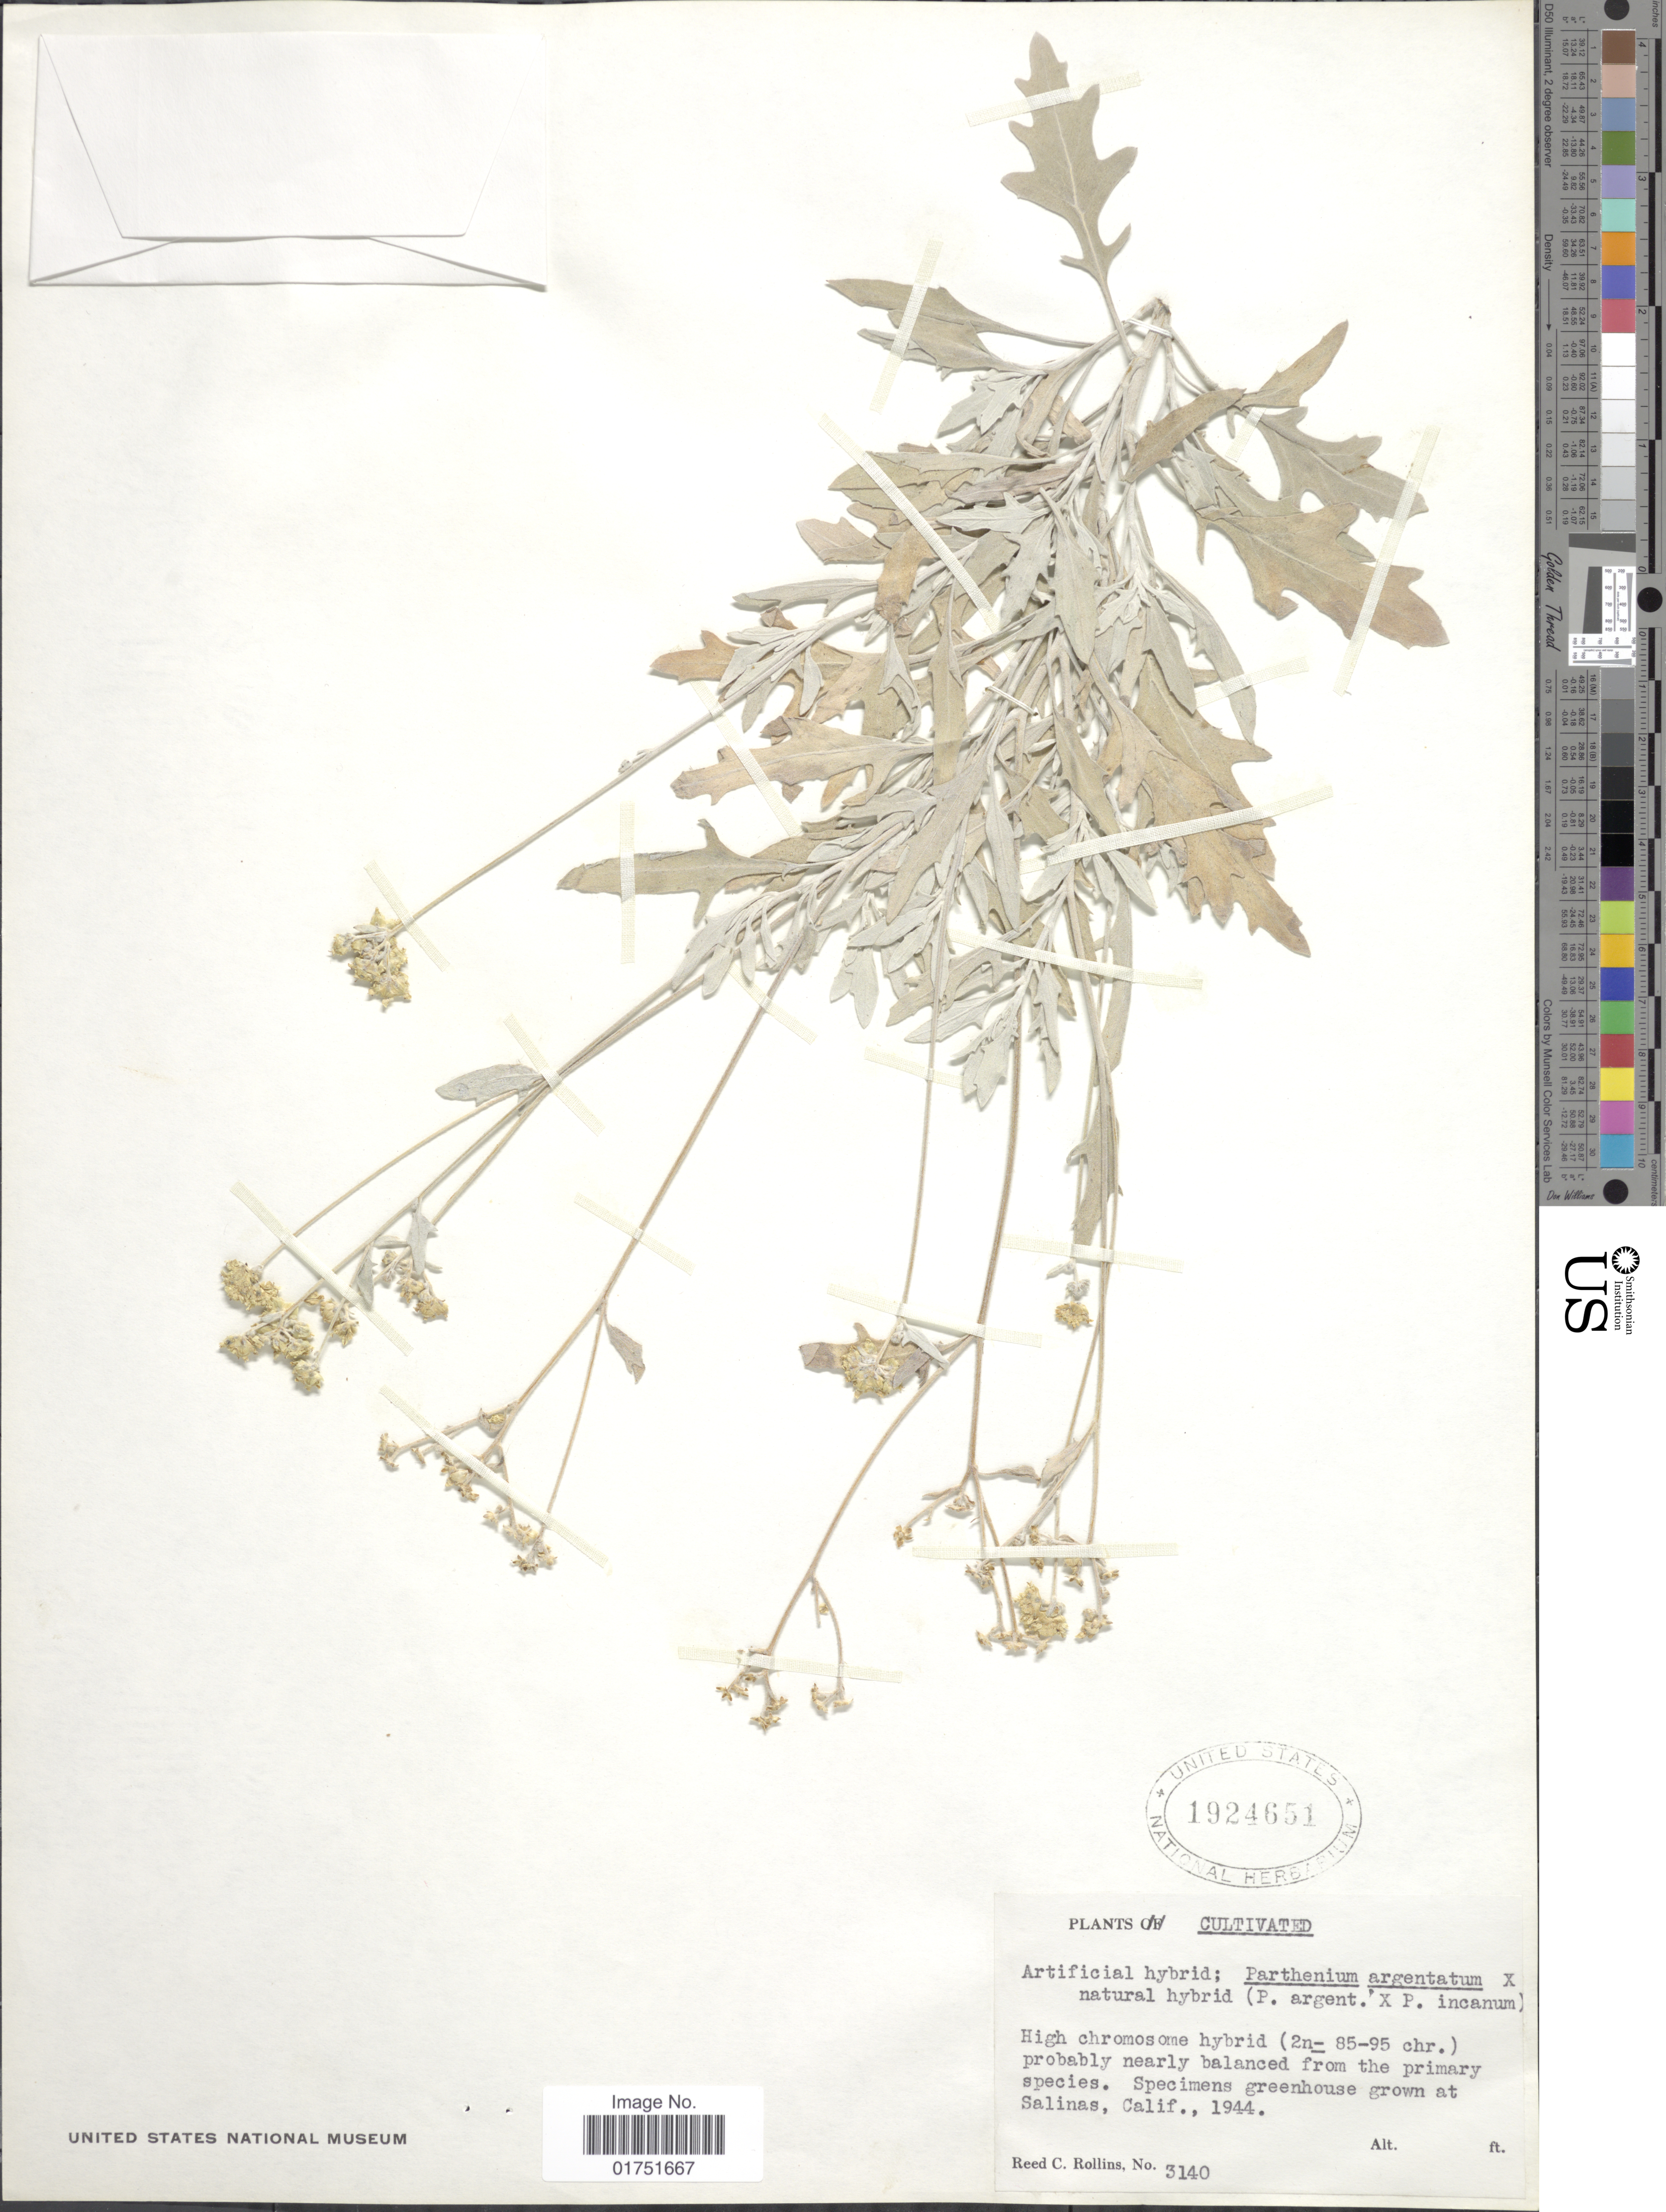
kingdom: Plantae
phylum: Tracheophyta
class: Magnoliopsida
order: Asterales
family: Asteraceae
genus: Parthenium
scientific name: Parthenium argentatum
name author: A. Gray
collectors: R. C. Rollins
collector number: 3140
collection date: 1944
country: United States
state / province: California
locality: Salinas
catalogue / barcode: US 1924651